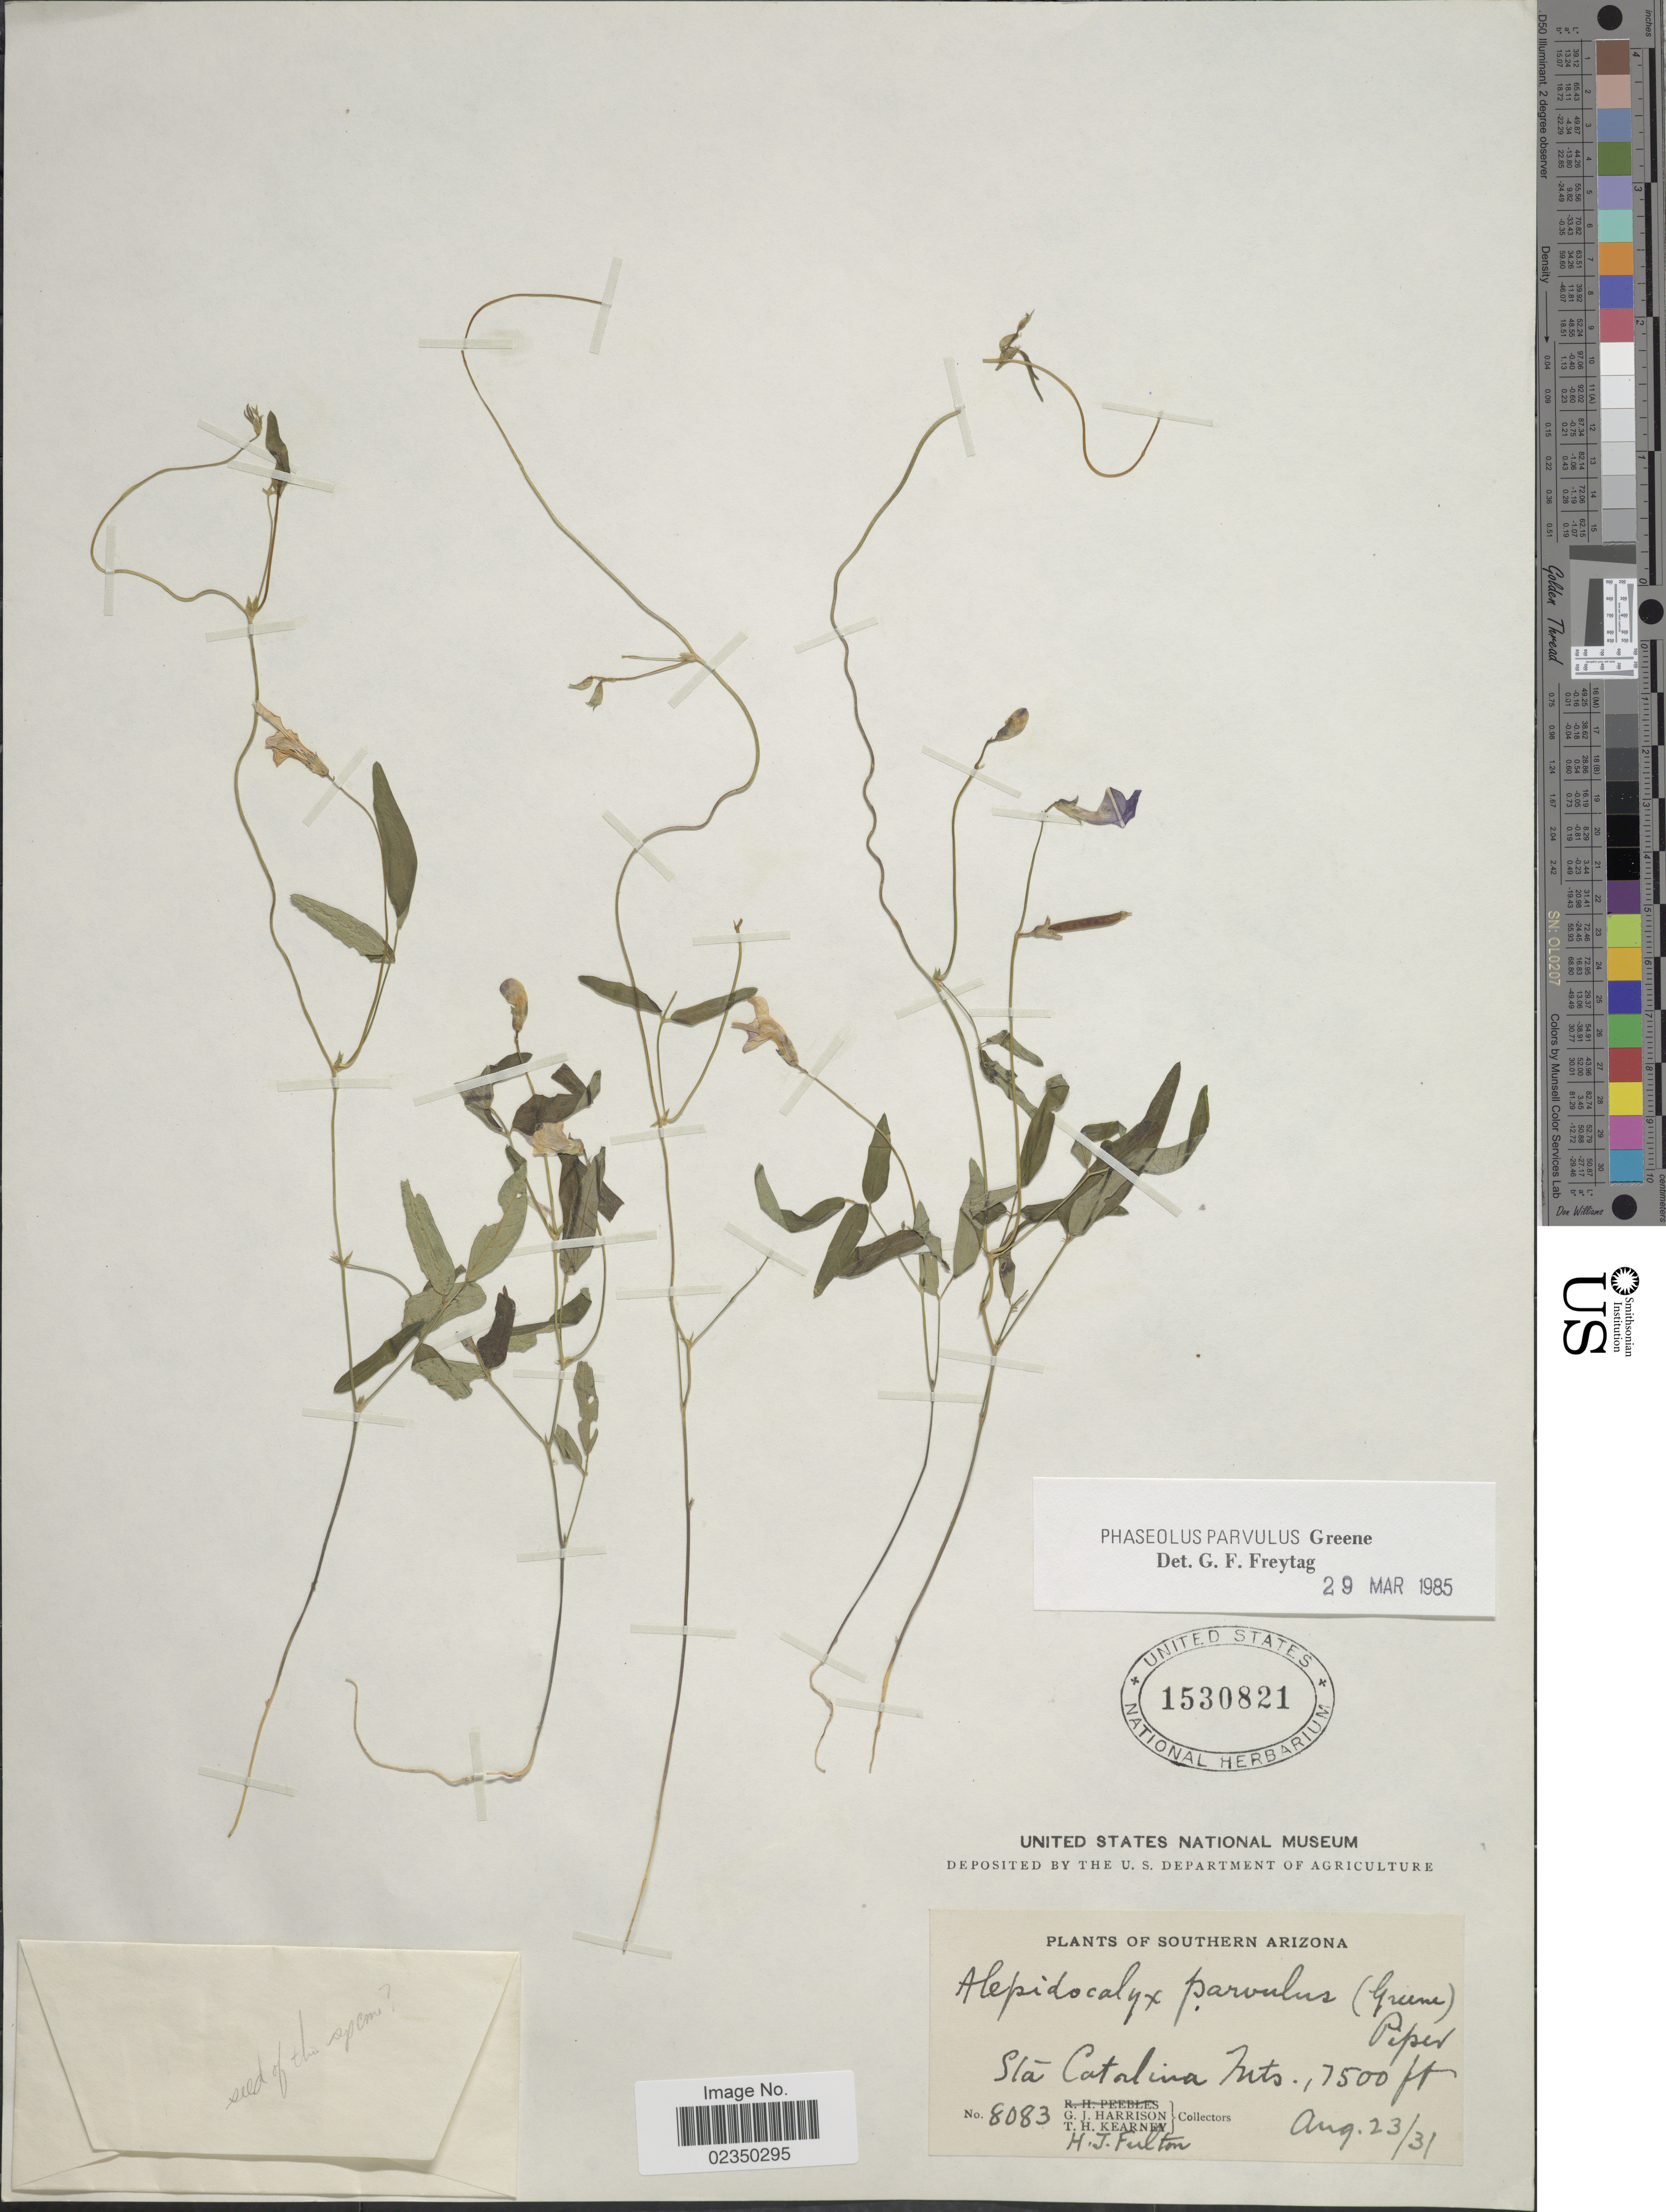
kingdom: Plantae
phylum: Tracheophyta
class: Magnoliopsida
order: Fabales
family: Fabaceae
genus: Phaseolus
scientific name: Phaseolus parvulus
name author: Greene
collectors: G. J. Harrison, T. H. Kearney & H. Fulton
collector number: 8083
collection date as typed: Transcribed d/m/y: 23/8/31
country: United States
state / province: Arizona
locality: Southern Arizona, Sta Catalina Mts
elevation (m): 2286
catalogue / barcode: US 1530821